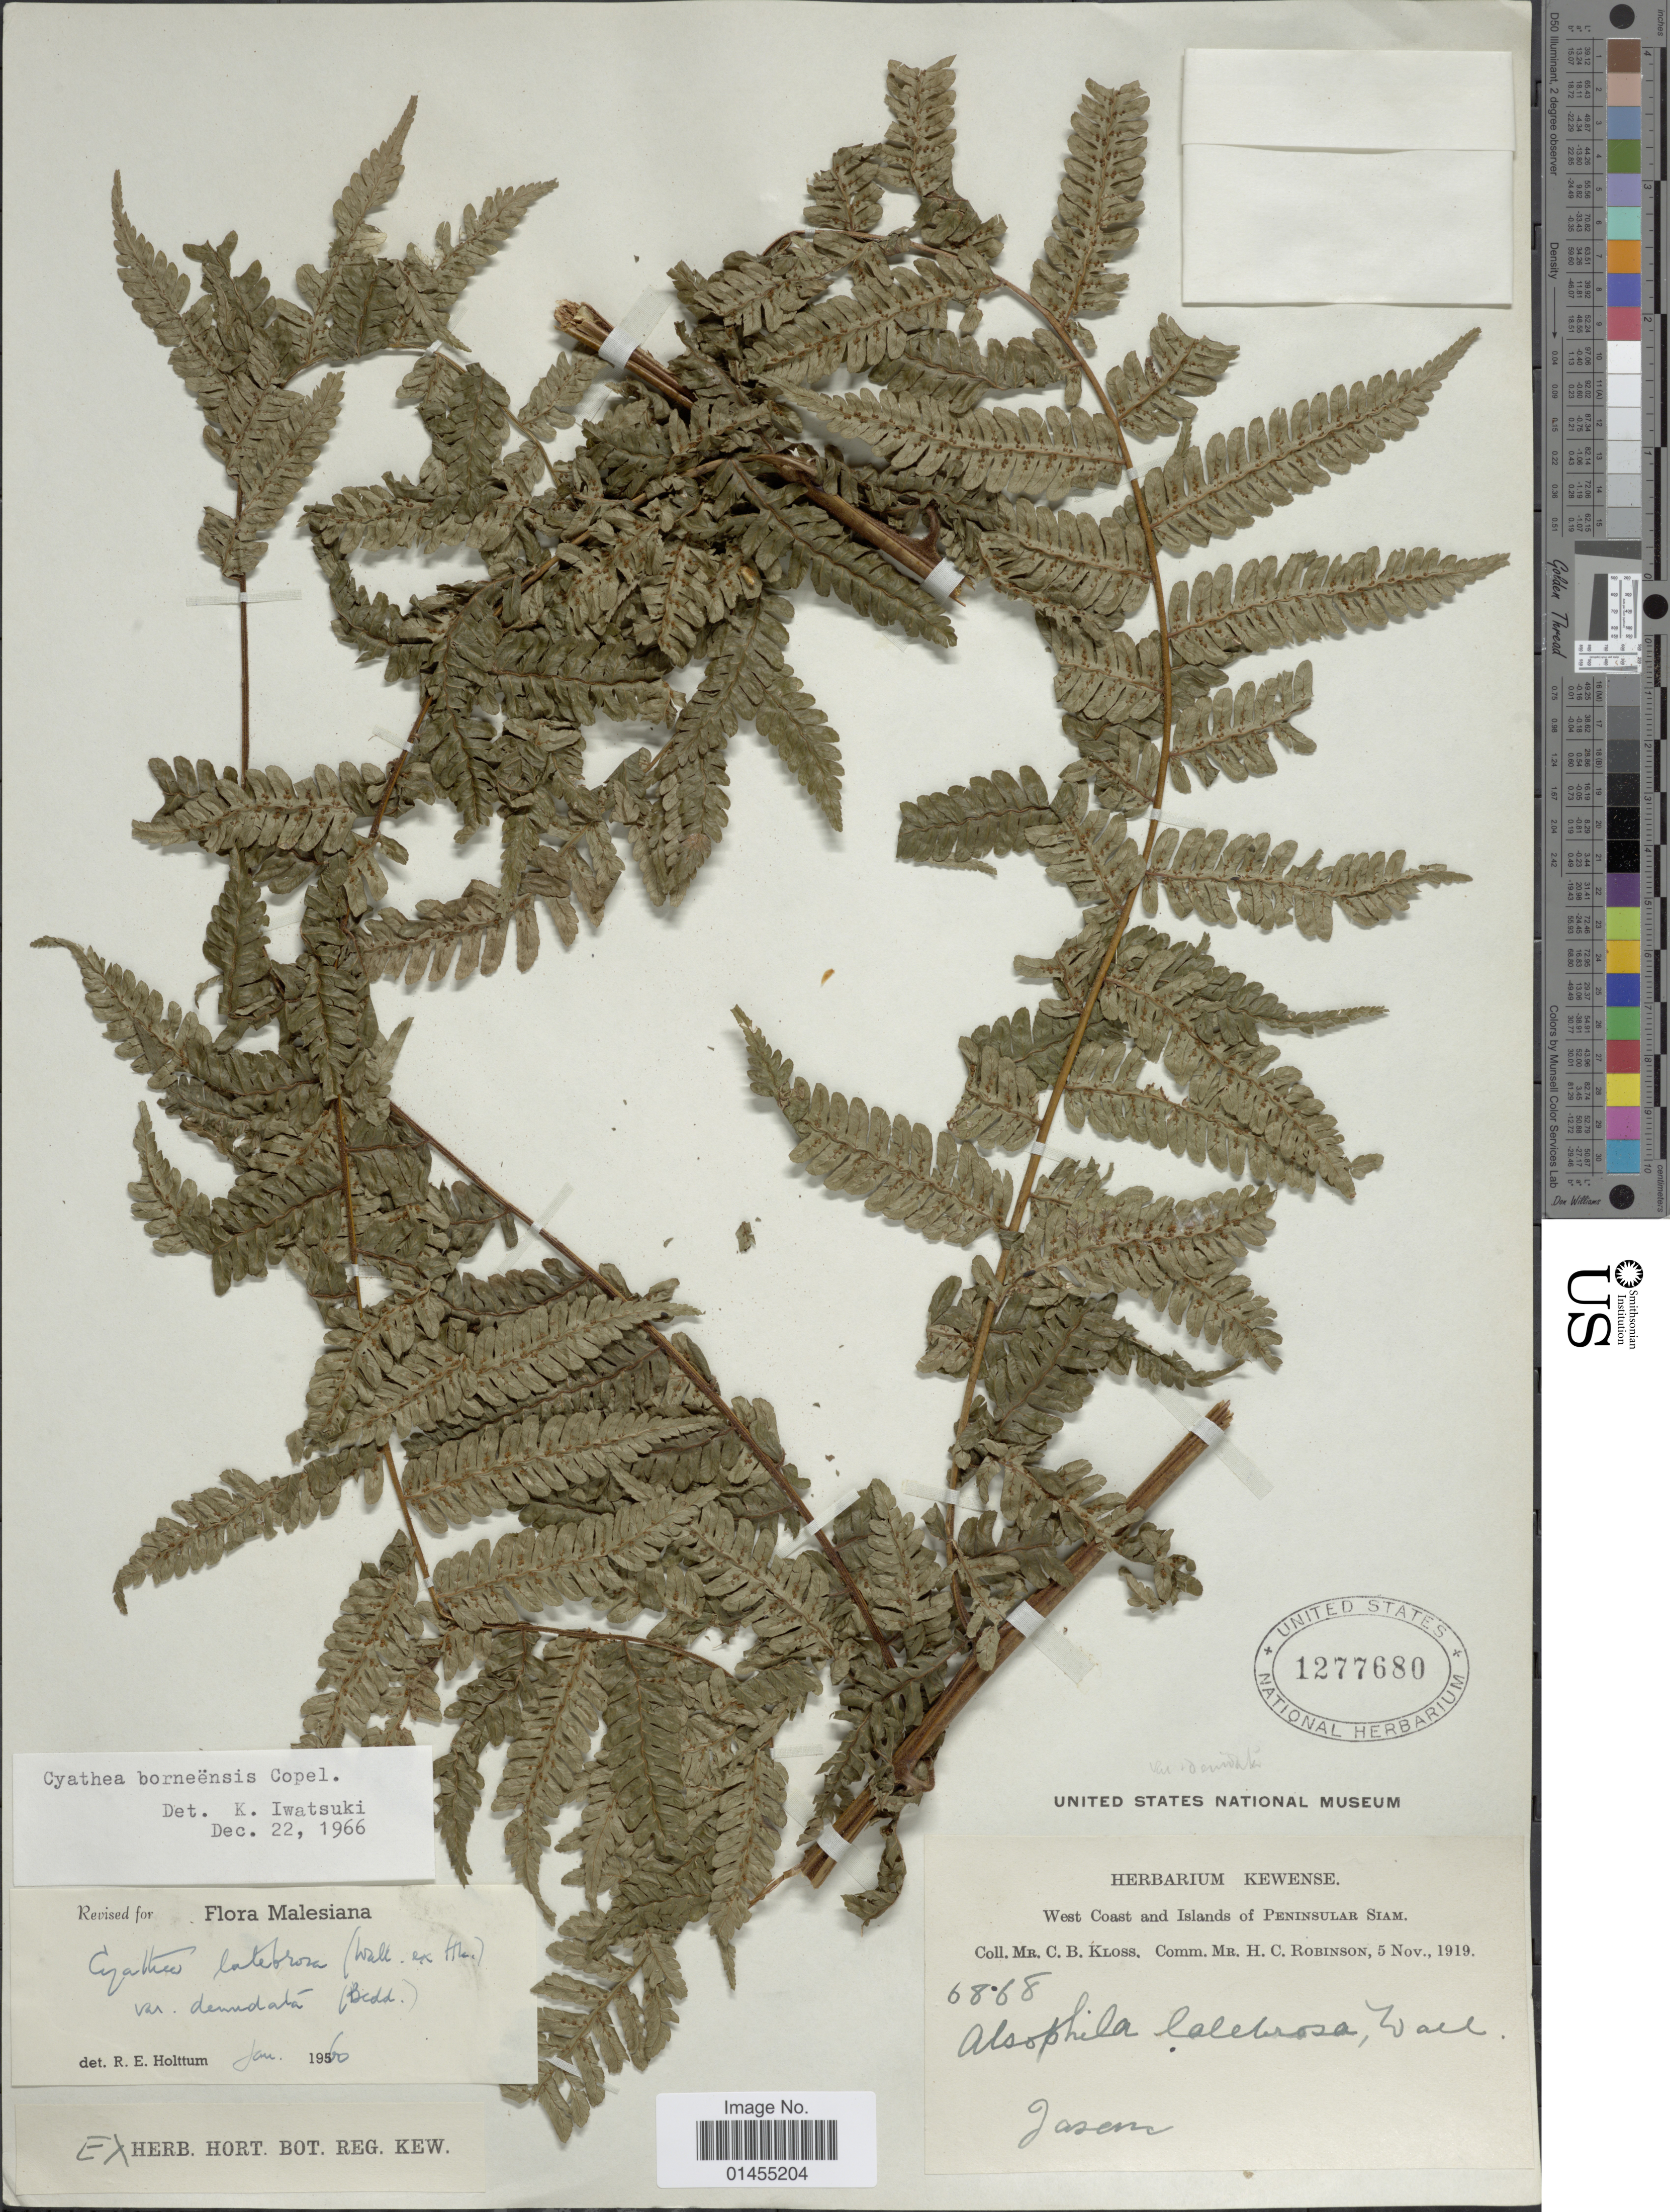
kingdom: Plantae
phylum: Tracheophyta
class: Polypodiopsida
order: Cyatheales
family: Cyatheaceae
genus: Alsophila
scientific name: Alsophila borneensis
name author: (Copel.) R.M. Tryon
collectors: C. Kloss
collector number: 6868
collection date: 1919-11-05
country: Thailand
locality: West Coast and Islands of Peninsular Siam, Jasem.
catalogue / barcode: US 1277680